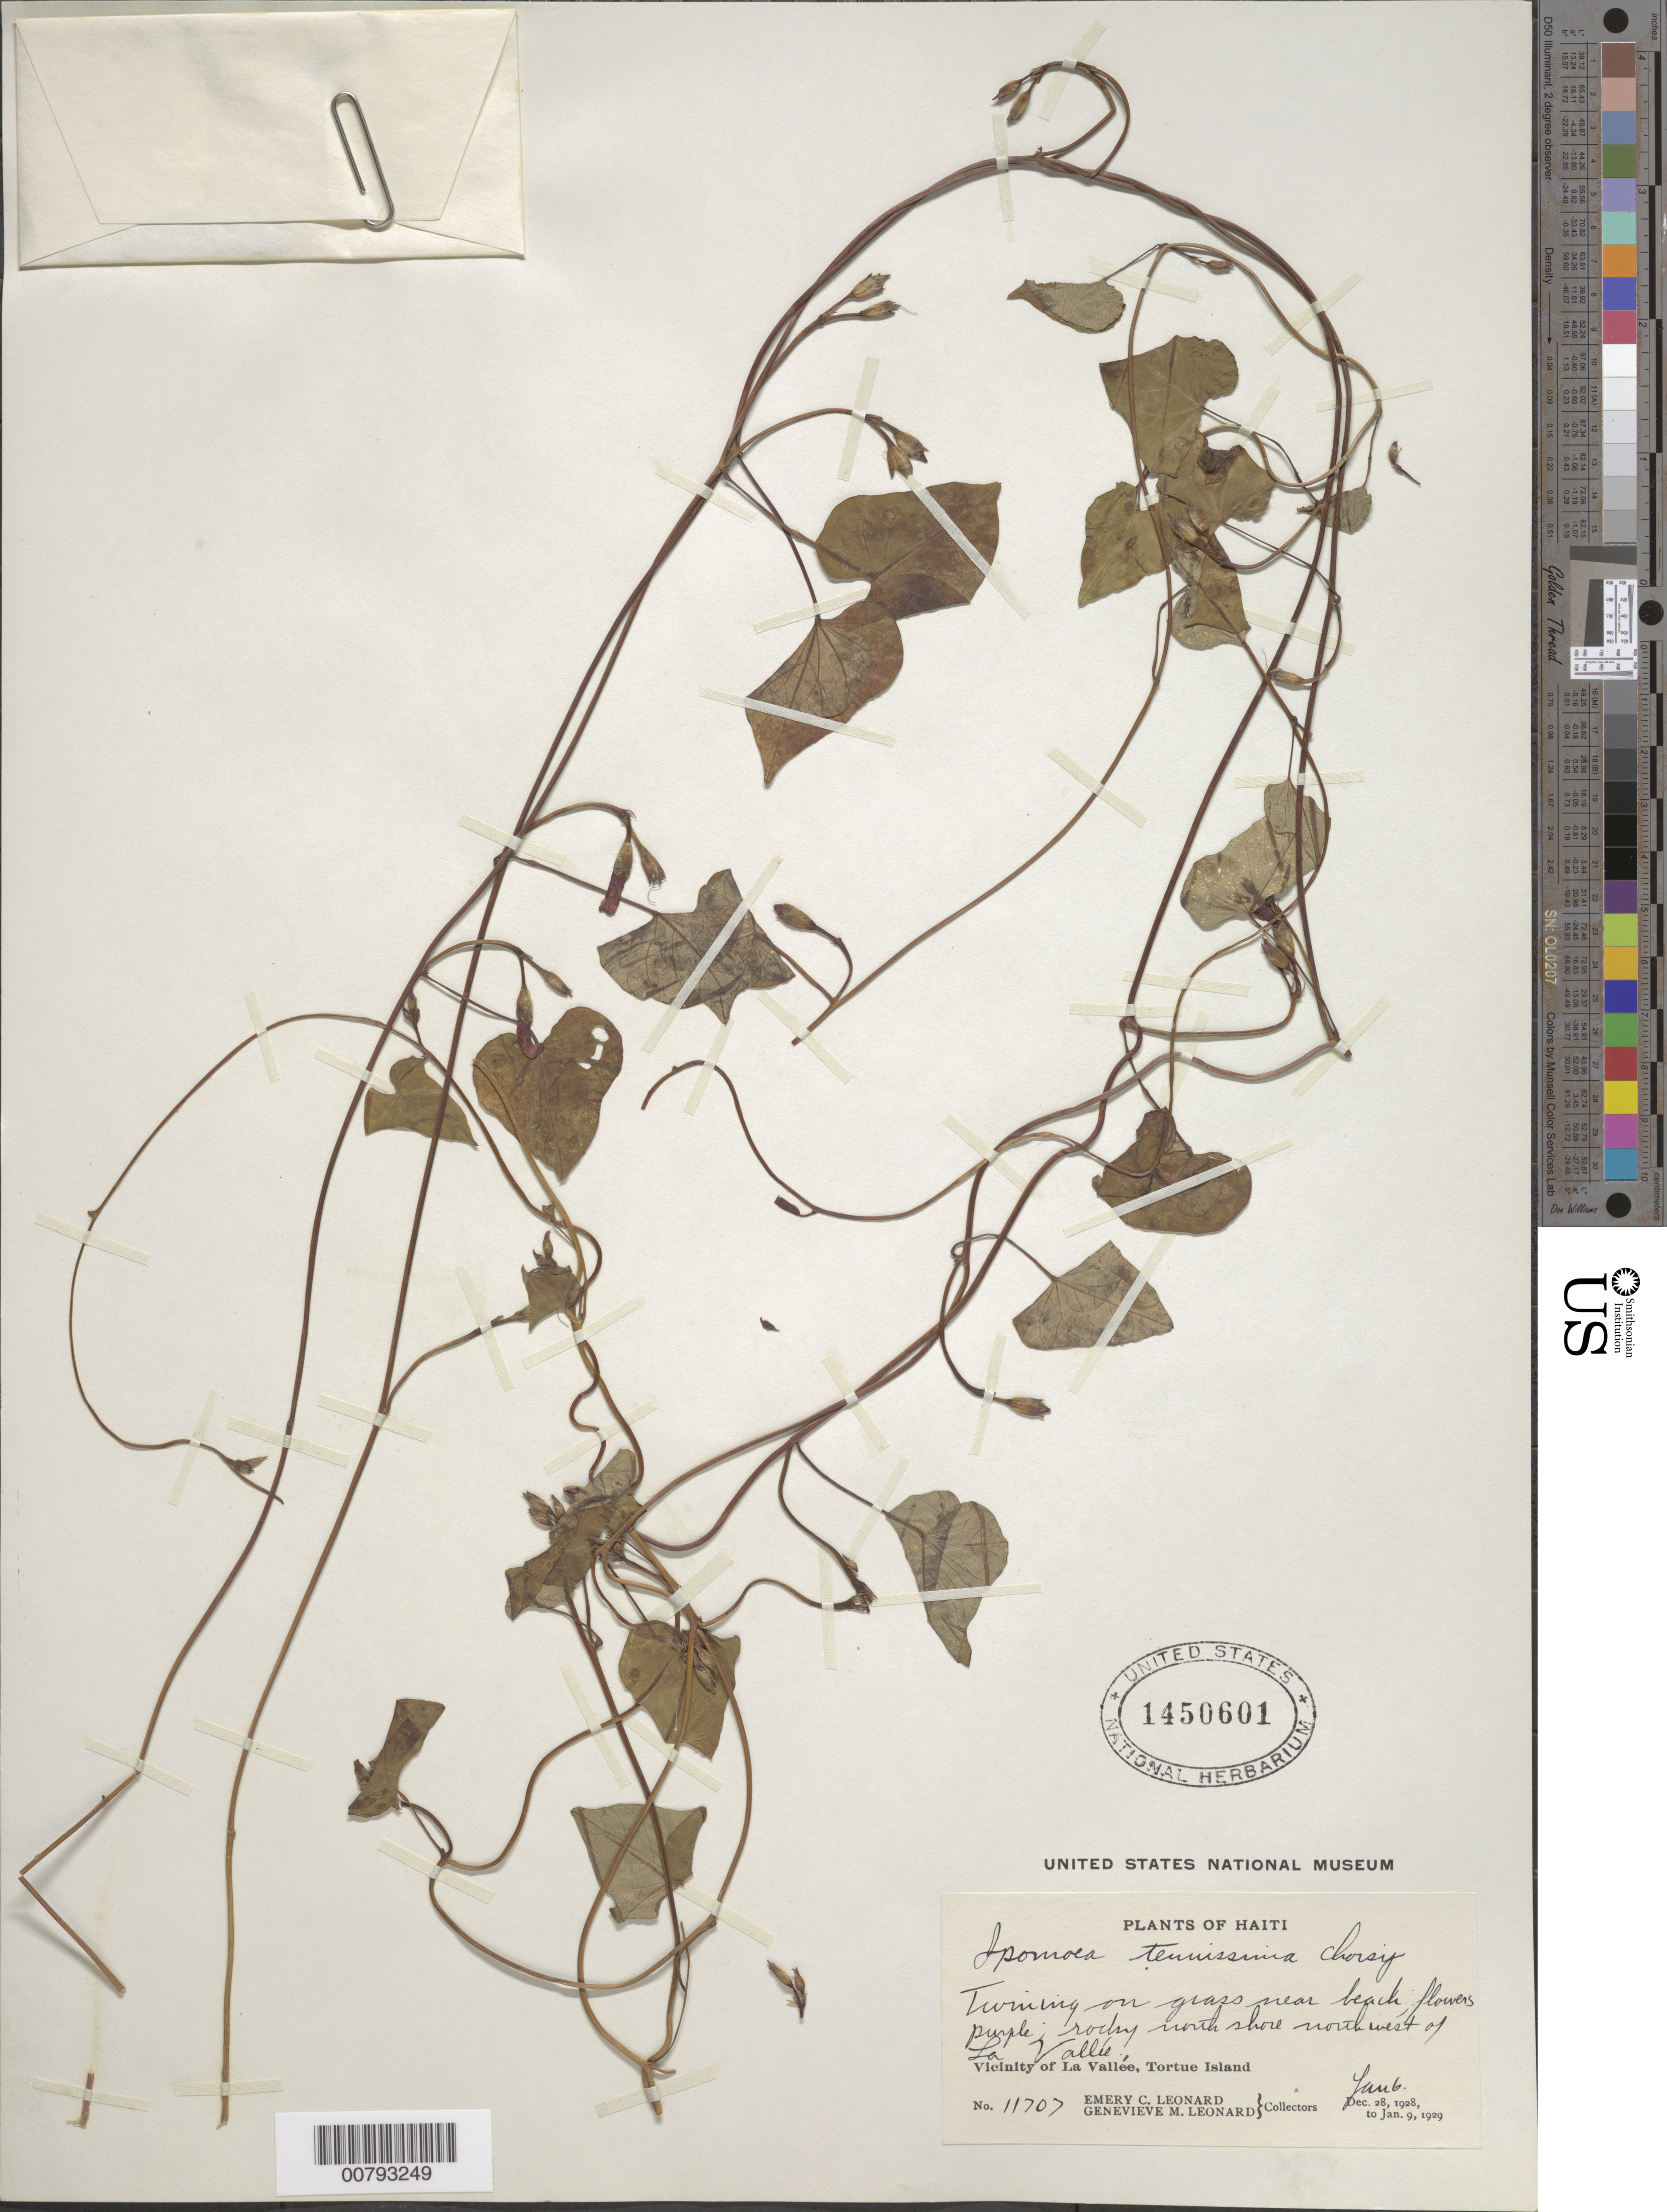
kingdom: Plantae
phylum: Tracheophyta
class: Magnoliopsida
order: Solanales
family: Convolvulaceae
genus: Ipomoea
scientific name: Ipomoea triloba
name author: L.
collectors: E. C. Leonard & G. M. Leonard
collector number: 11707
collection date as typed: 06 Jan 1929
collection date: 1929-01-06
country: Haiti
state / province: Nord-Óuest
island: Île de la Tortue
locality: Tortue Island, vicinity of La Vallée, rocky north shore northwest of La Vallée.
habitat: On grass near beach.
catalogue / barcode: US 1450601